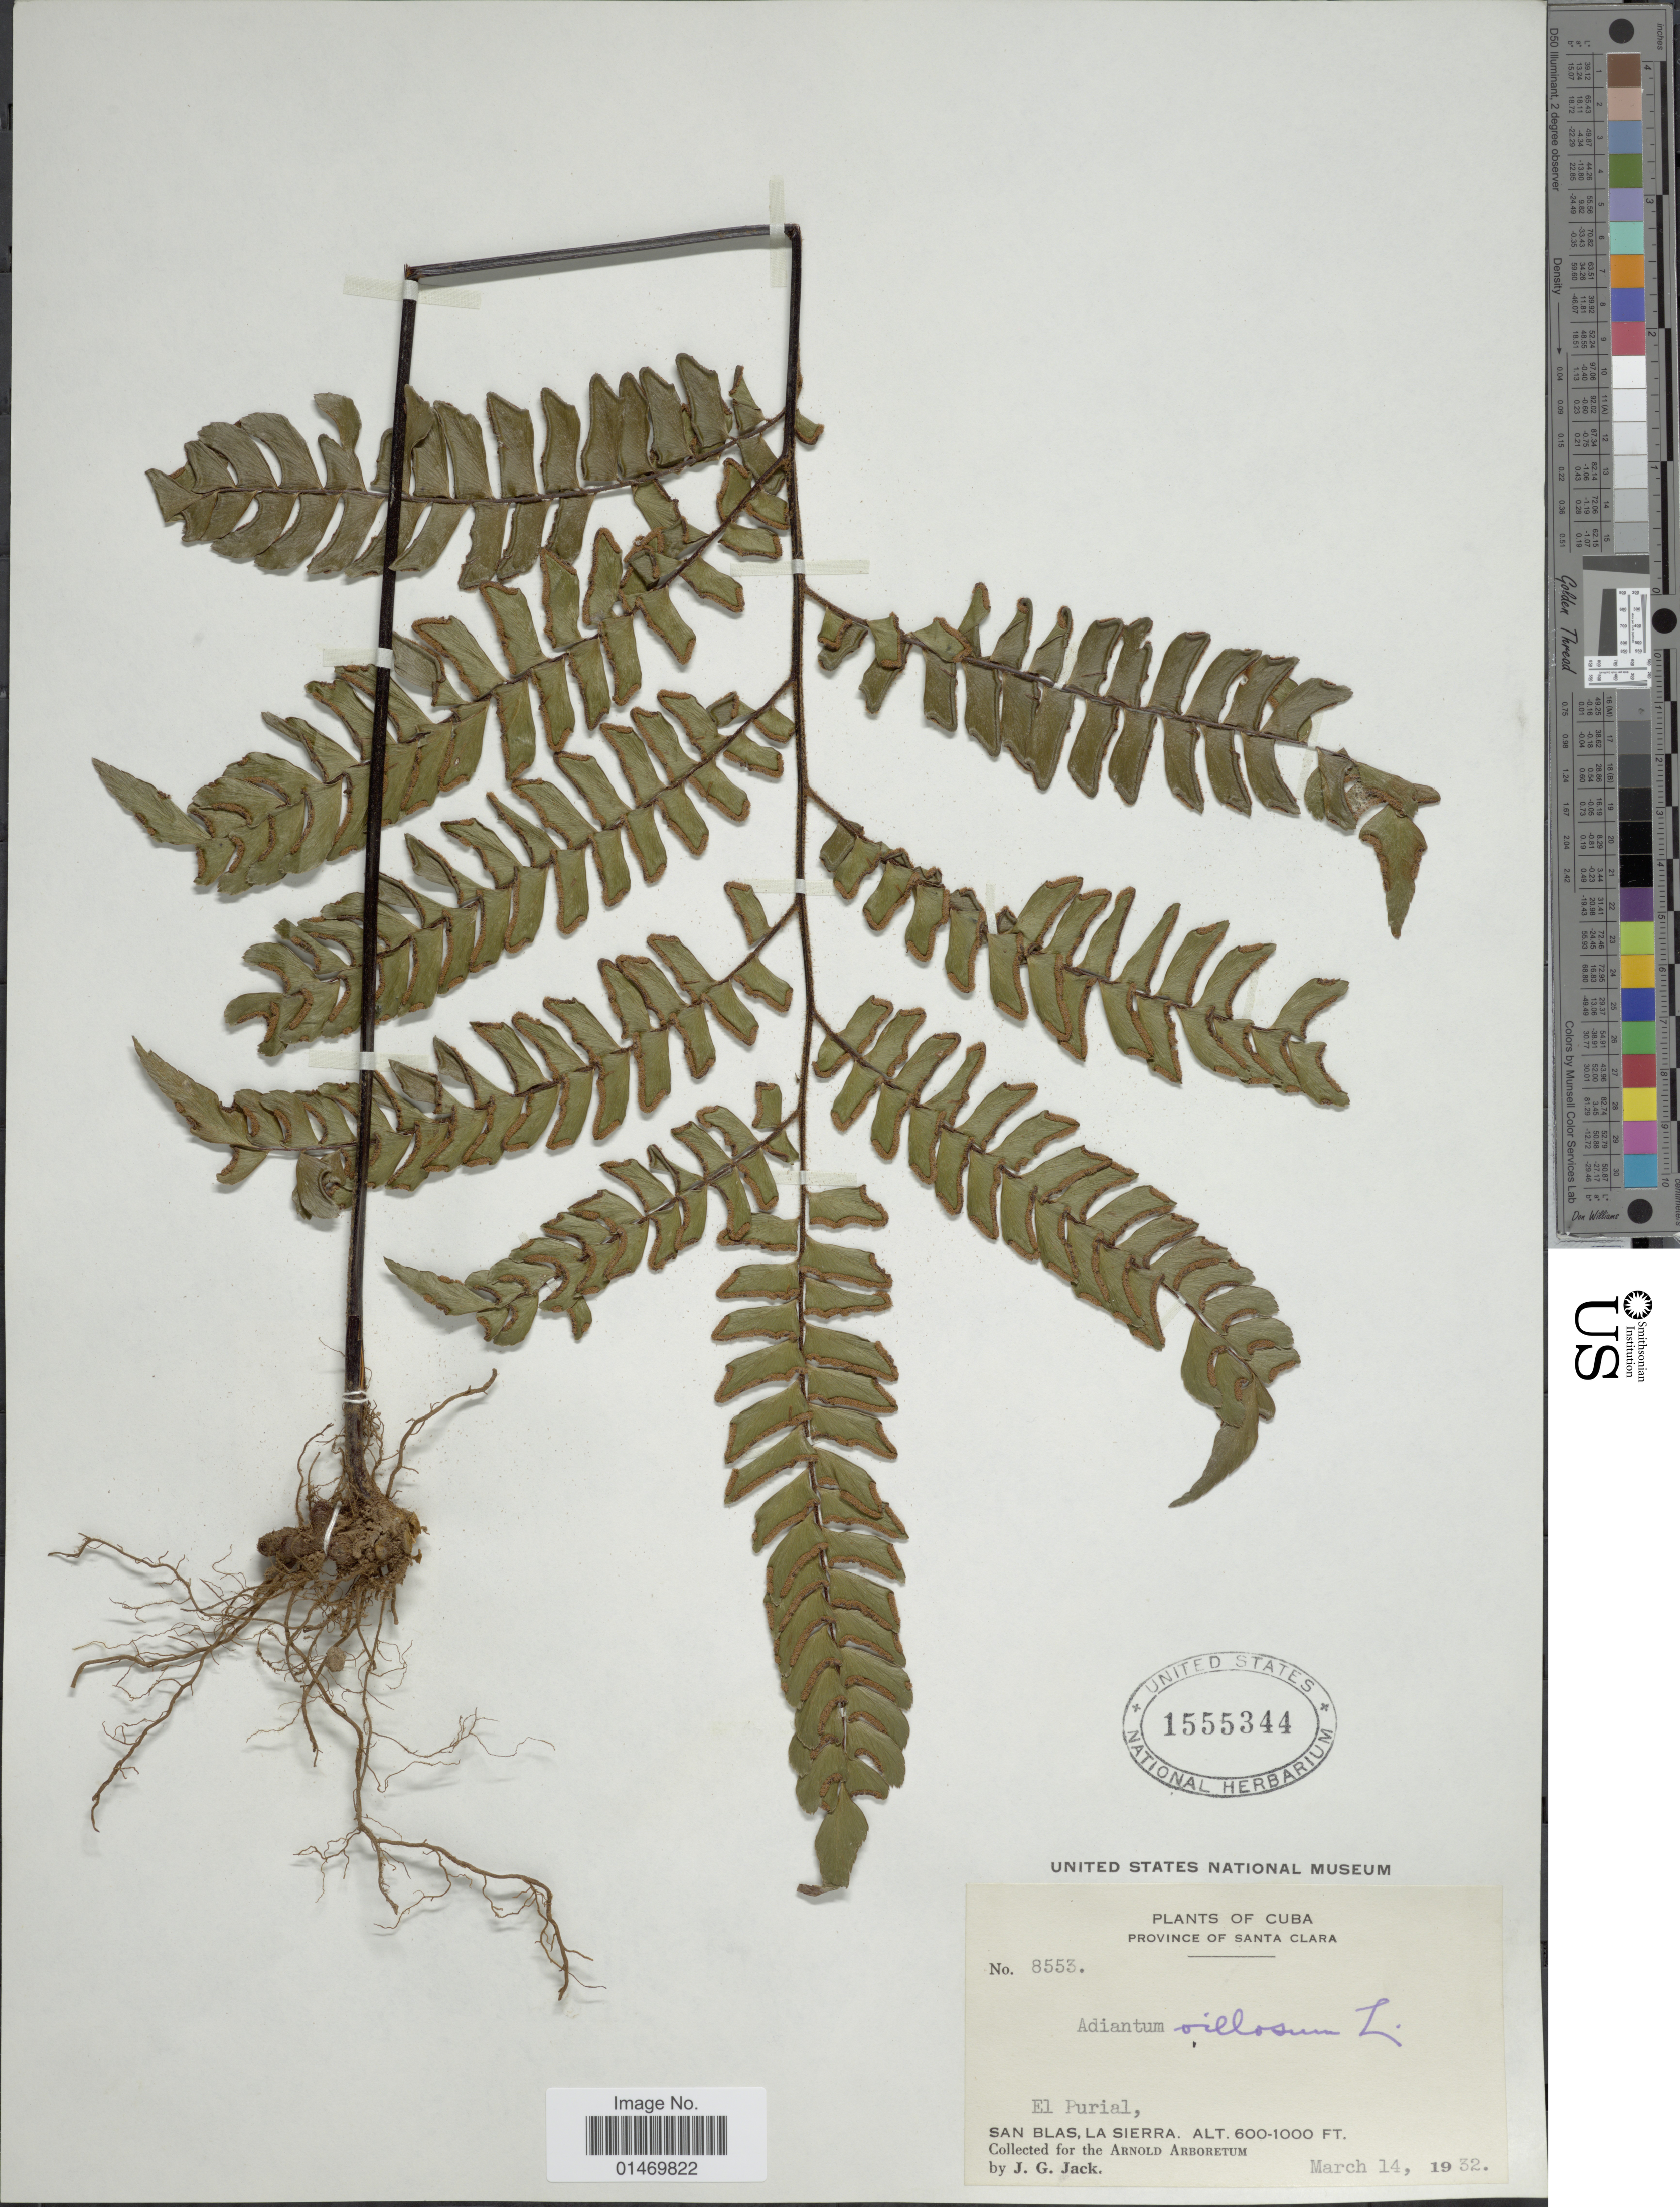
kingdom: Plantae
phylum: Tracheophyta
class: Polypodiopsida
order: Polypodiales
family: Pteridaceae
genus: Adiantum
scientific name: Adiantum villosum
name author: L.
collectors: J. G. Jack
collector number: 8553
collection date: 1932-03-14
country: Cuba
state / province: Las Villas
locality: Cuba, Province of Santa Clara, San Blas, La Sierra. El Purial.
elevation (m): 183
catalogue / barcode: US 1555344